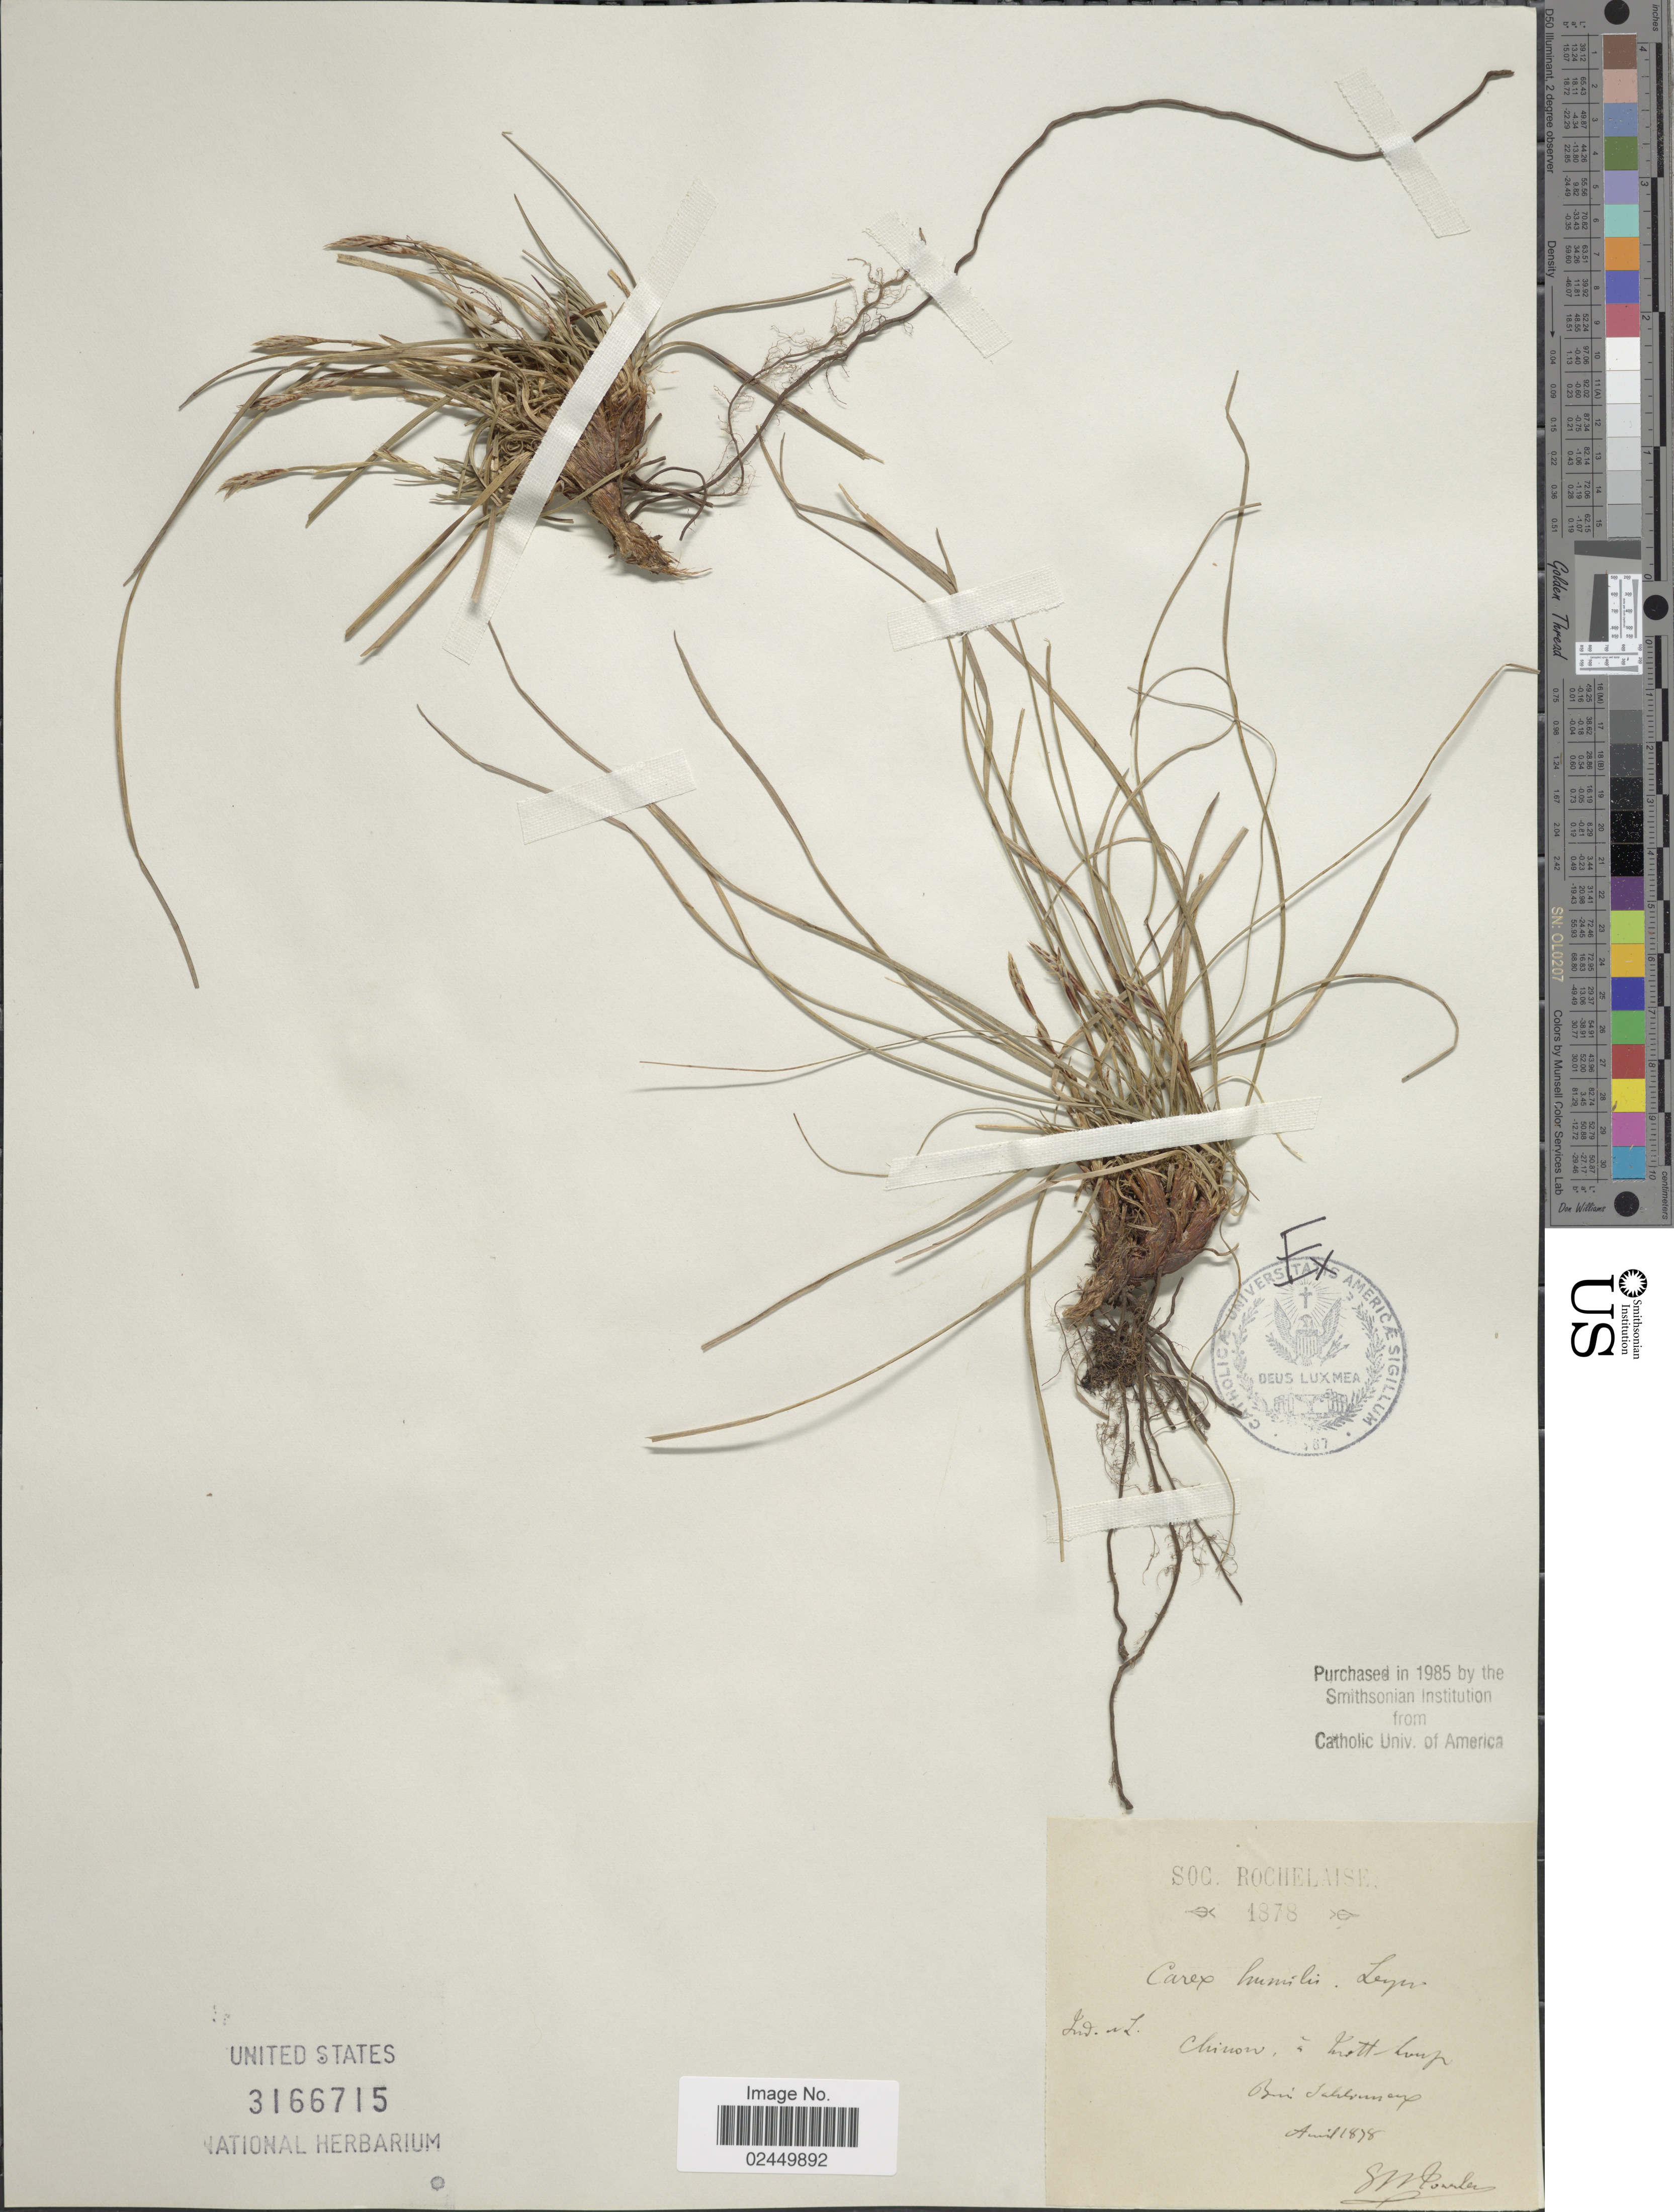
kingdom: Plantae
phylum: Tracheophyta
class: Liliopsida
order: Poales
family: Cyperaceae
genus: Carex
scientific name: Carex humilis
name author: Leyss.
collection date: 1878-04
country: France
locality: Ind. ul. Chinon: krott-lum Bei [illegible text][interpreted]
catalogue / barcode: US 3166715